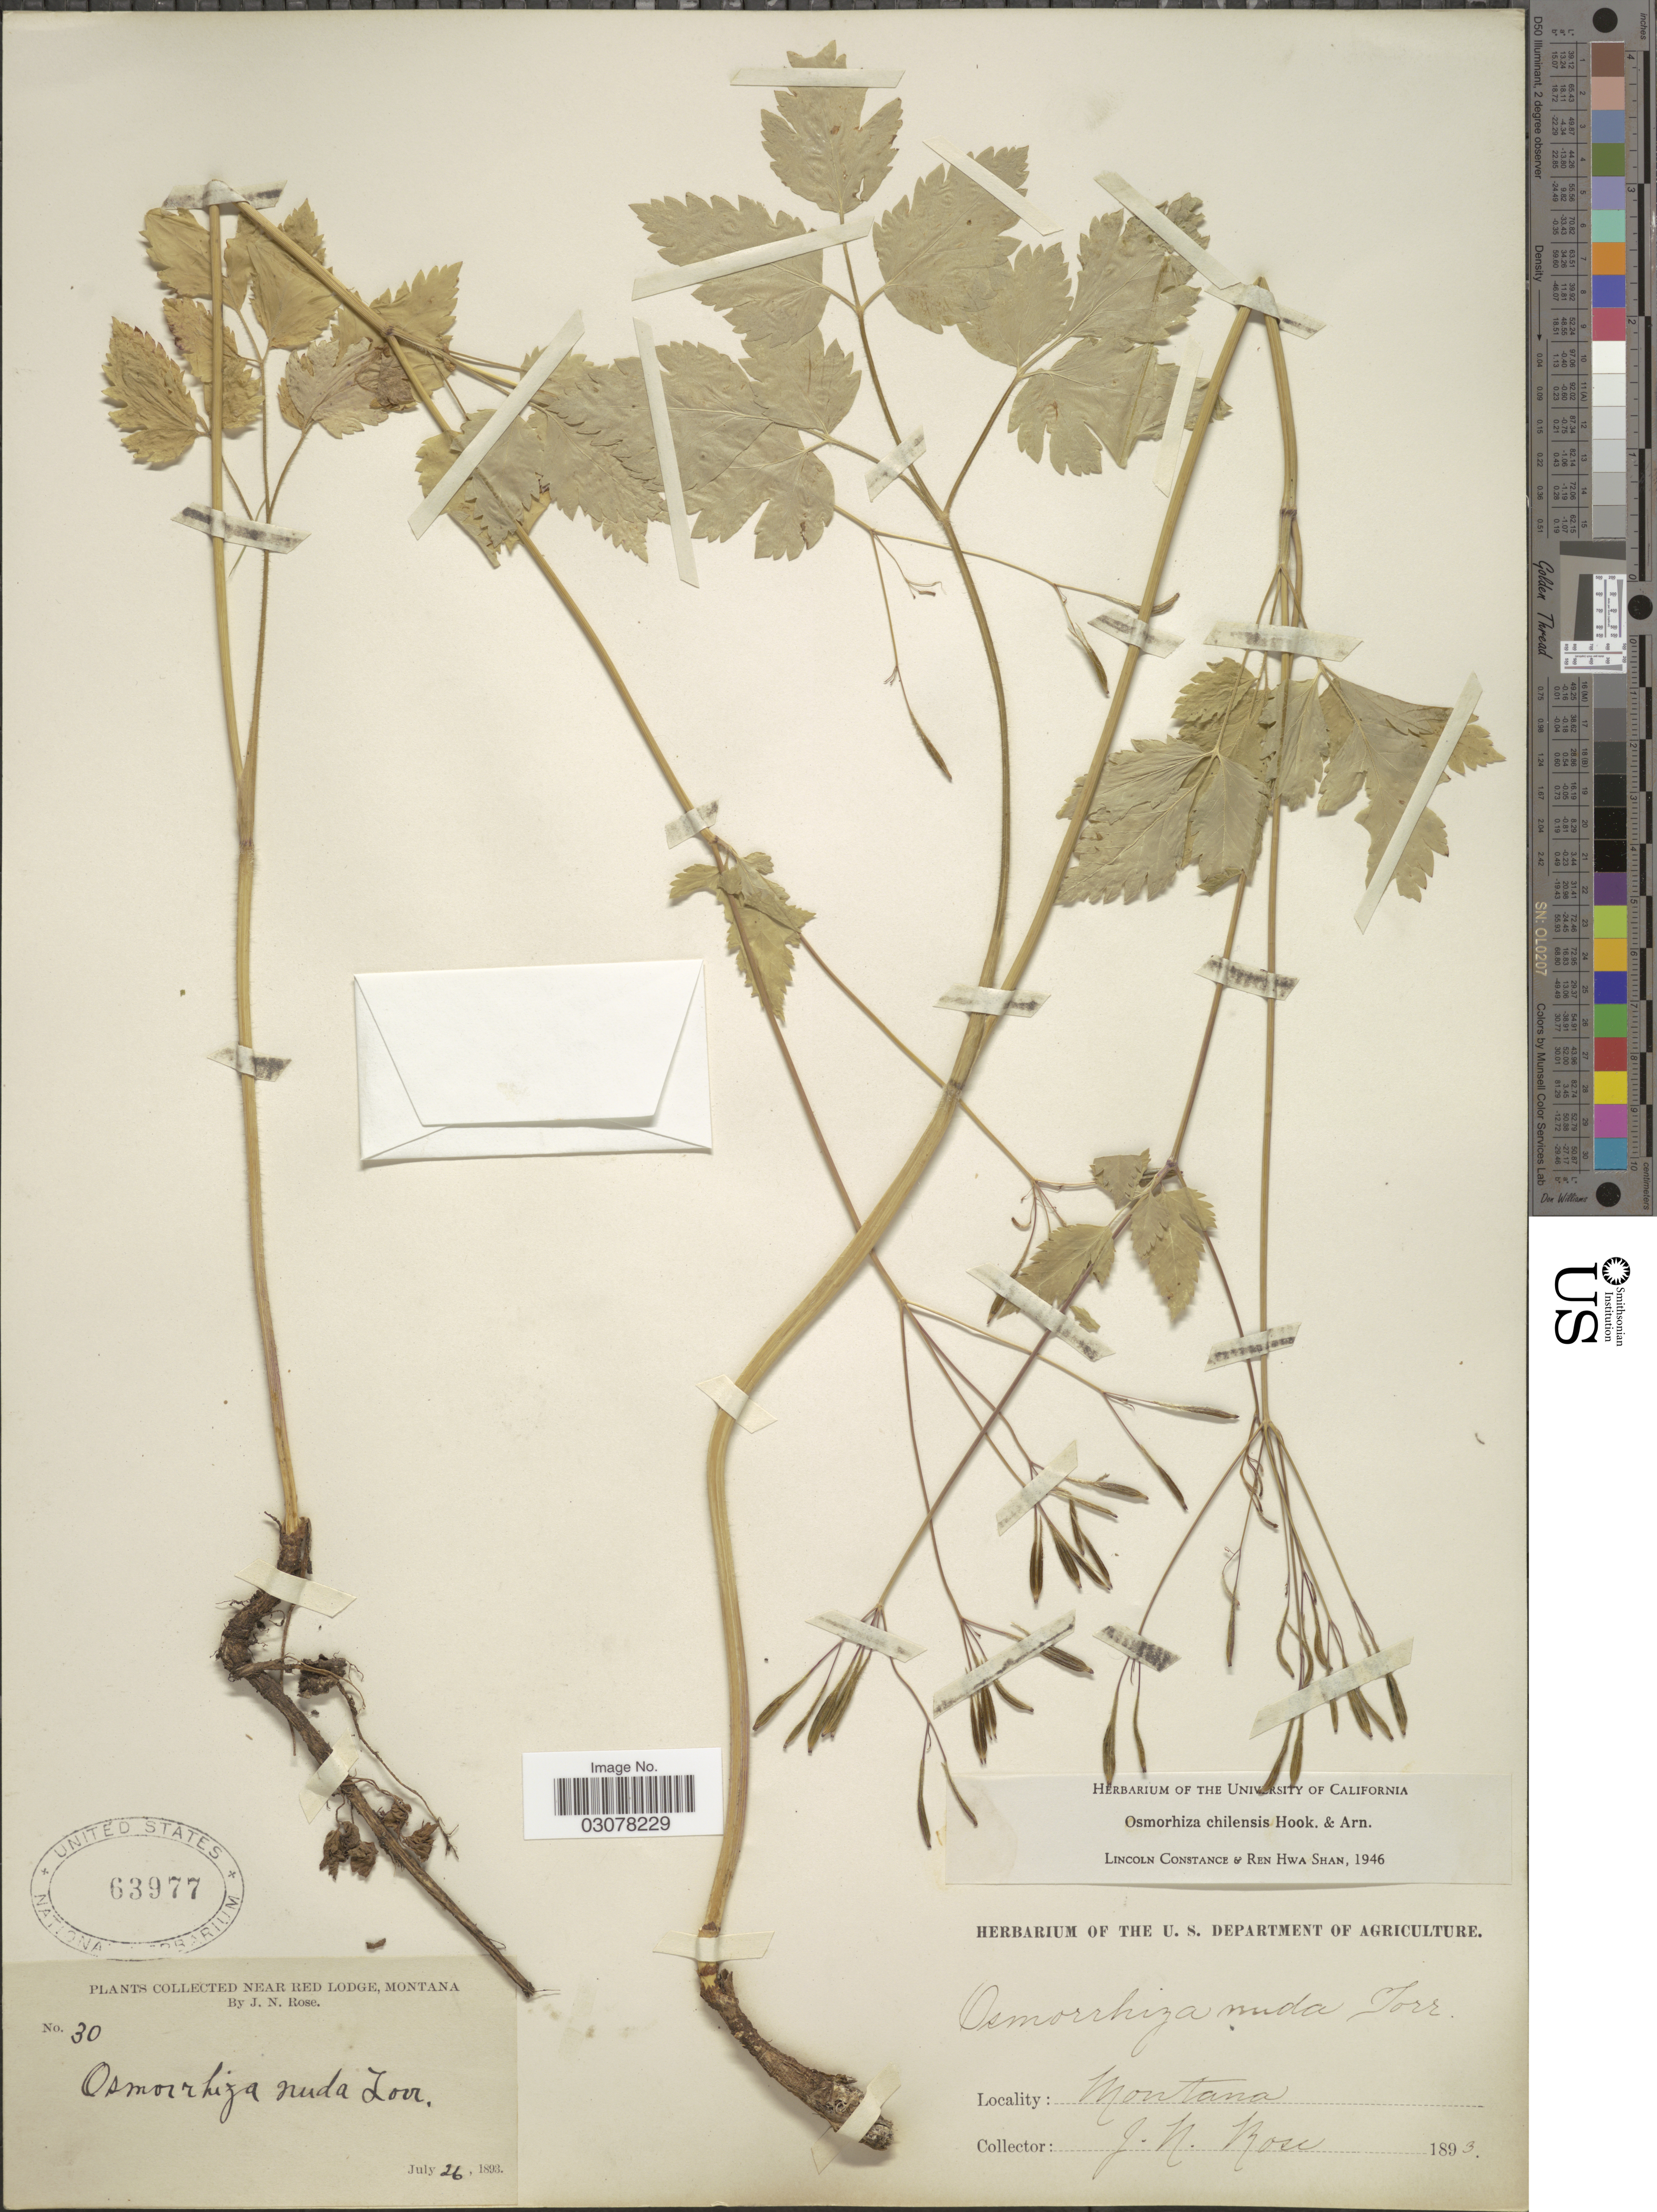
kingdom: Plantae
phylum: Tracheophyta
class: Magnoliopsida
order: Apiales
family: Apiaceae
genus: Osmorhiza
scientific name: Osmorhiza chilensis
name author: Hook. & Arn.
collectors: J. N. Rose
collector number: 30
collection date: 1893-07-26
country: United States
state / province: Montana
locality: Near Red Lodge.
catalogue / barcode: US 63977